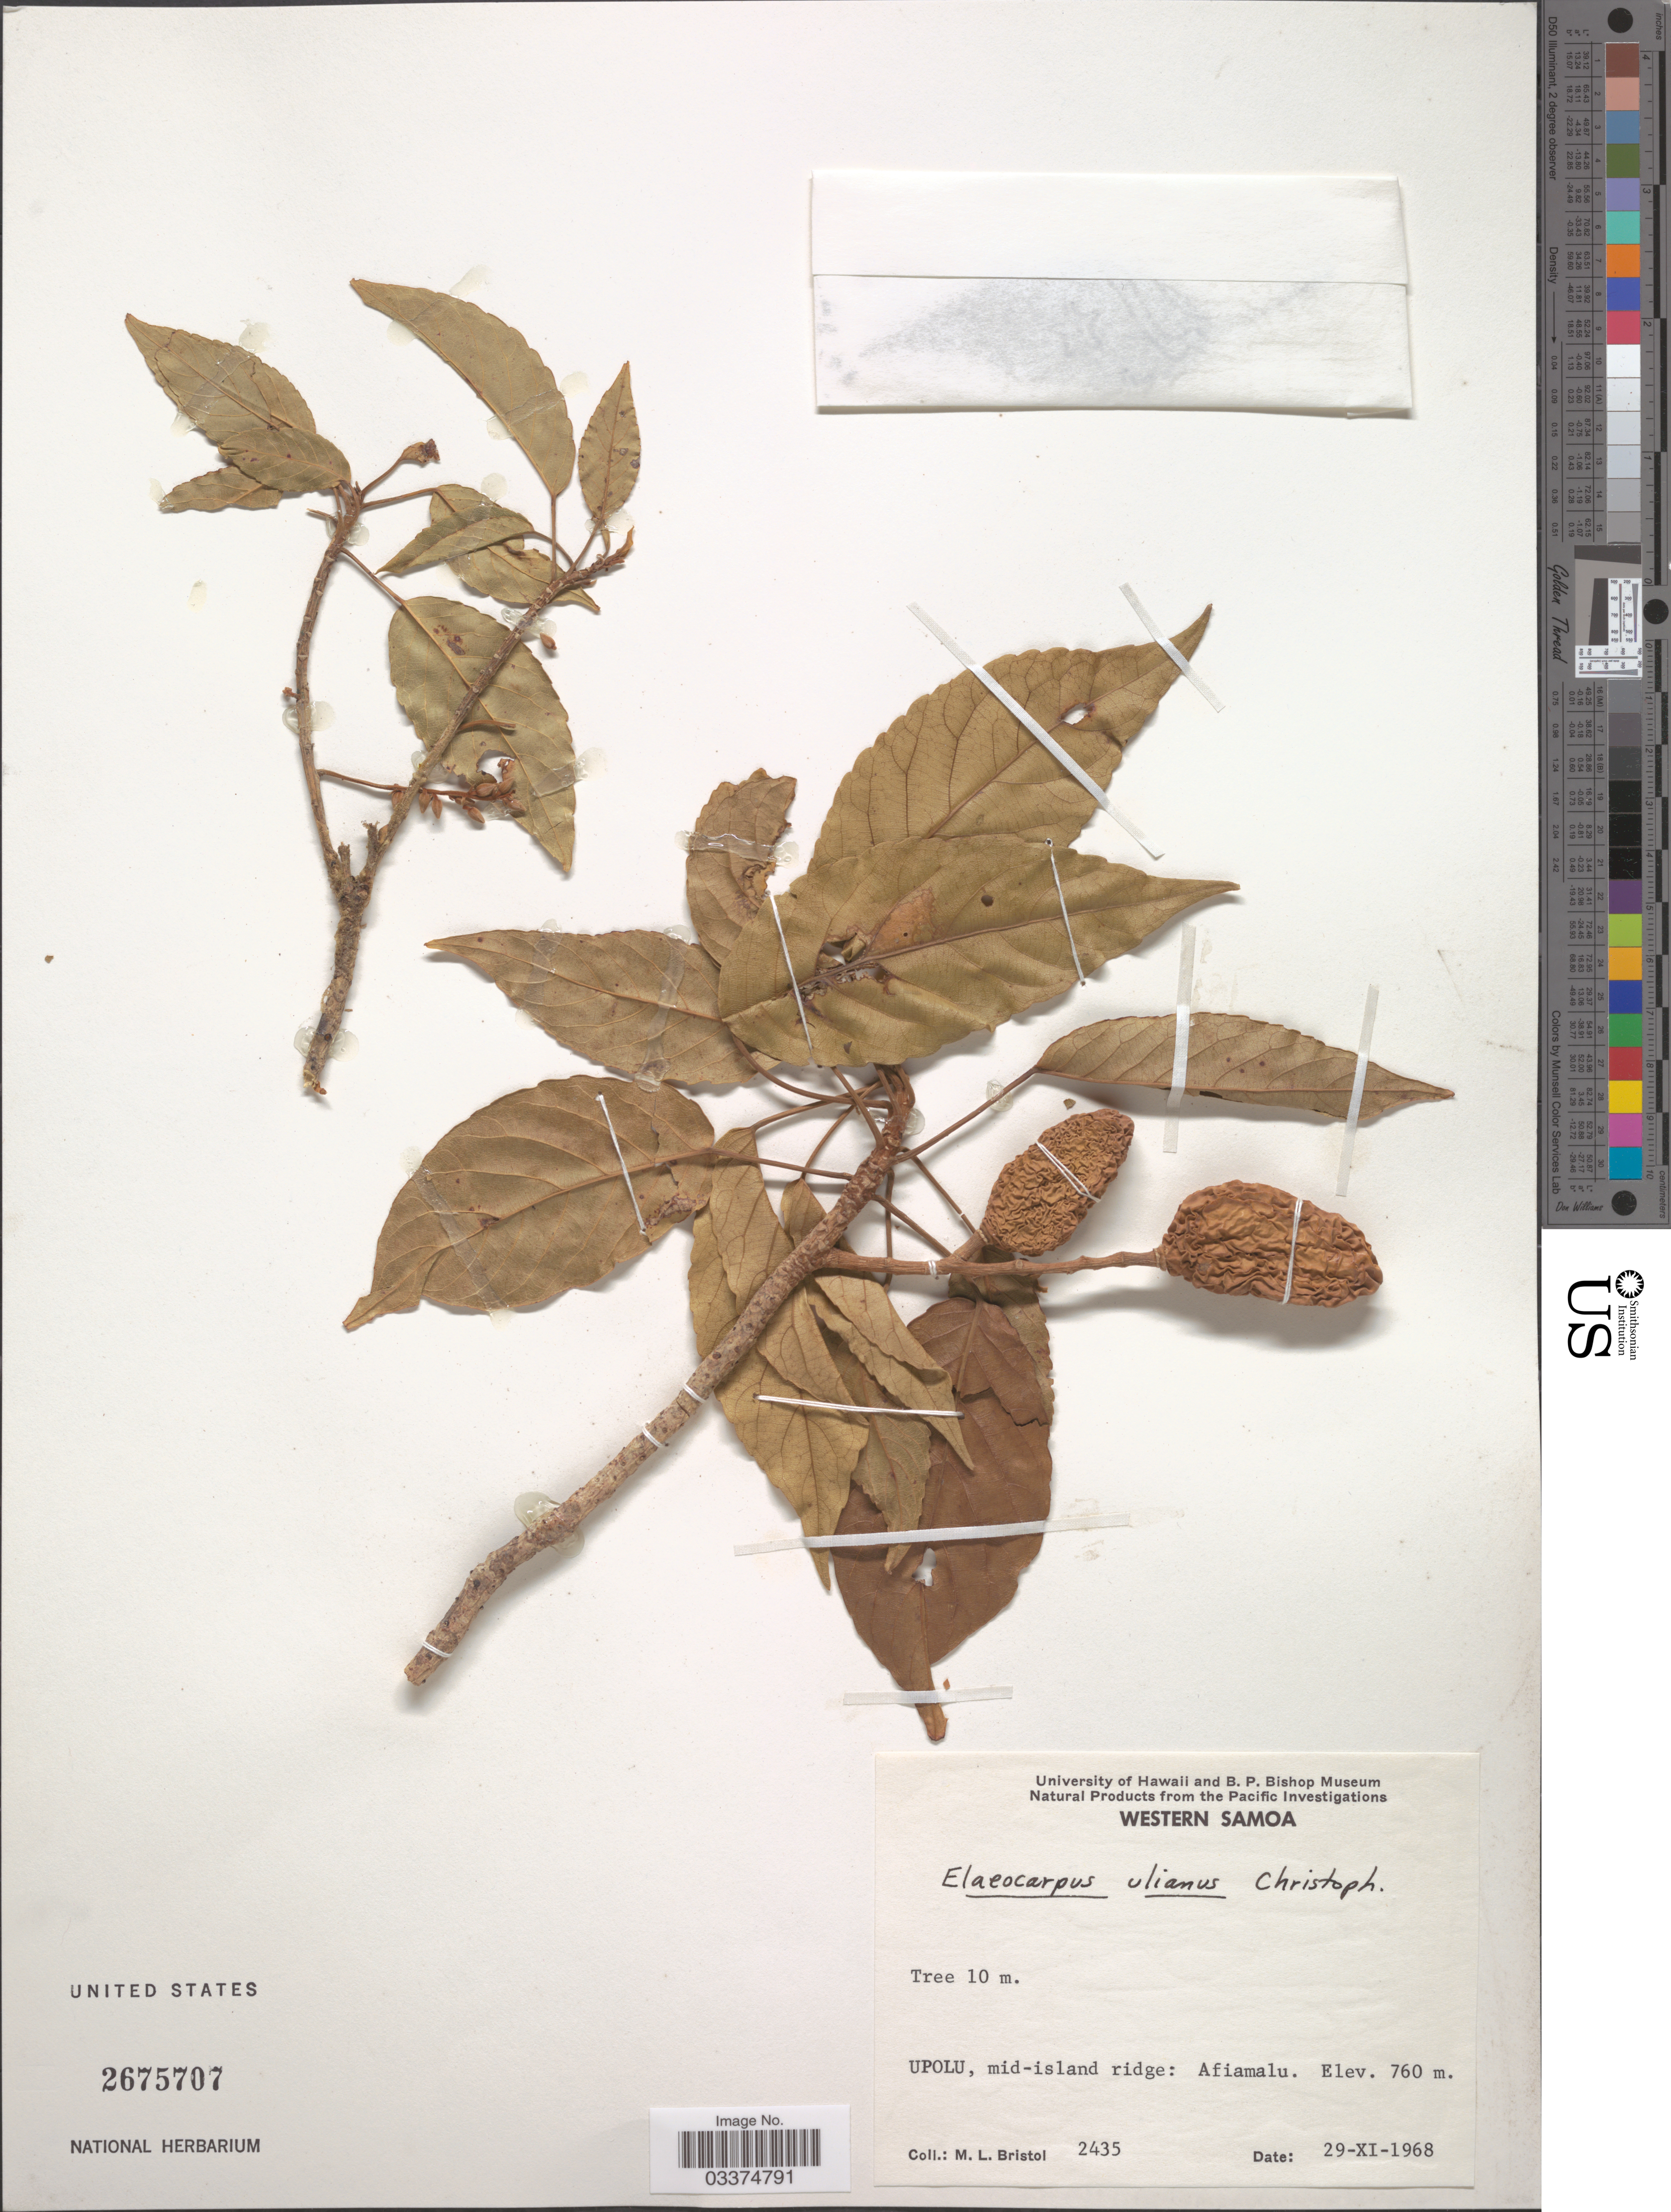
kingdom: Plantae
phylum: Tracheophyta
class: Magnoliopsida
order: Oxalidales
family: Elaeocarpaceae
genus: Elaeocarpus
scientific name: Elaeocarpus ulianus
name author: Christoph.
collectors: M. L. Bristol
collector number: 2435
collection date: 1968-11-29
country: Samoa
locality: Upolu, mid-island ridge: Afiamalu.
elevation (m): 760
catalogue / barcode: US 2675707